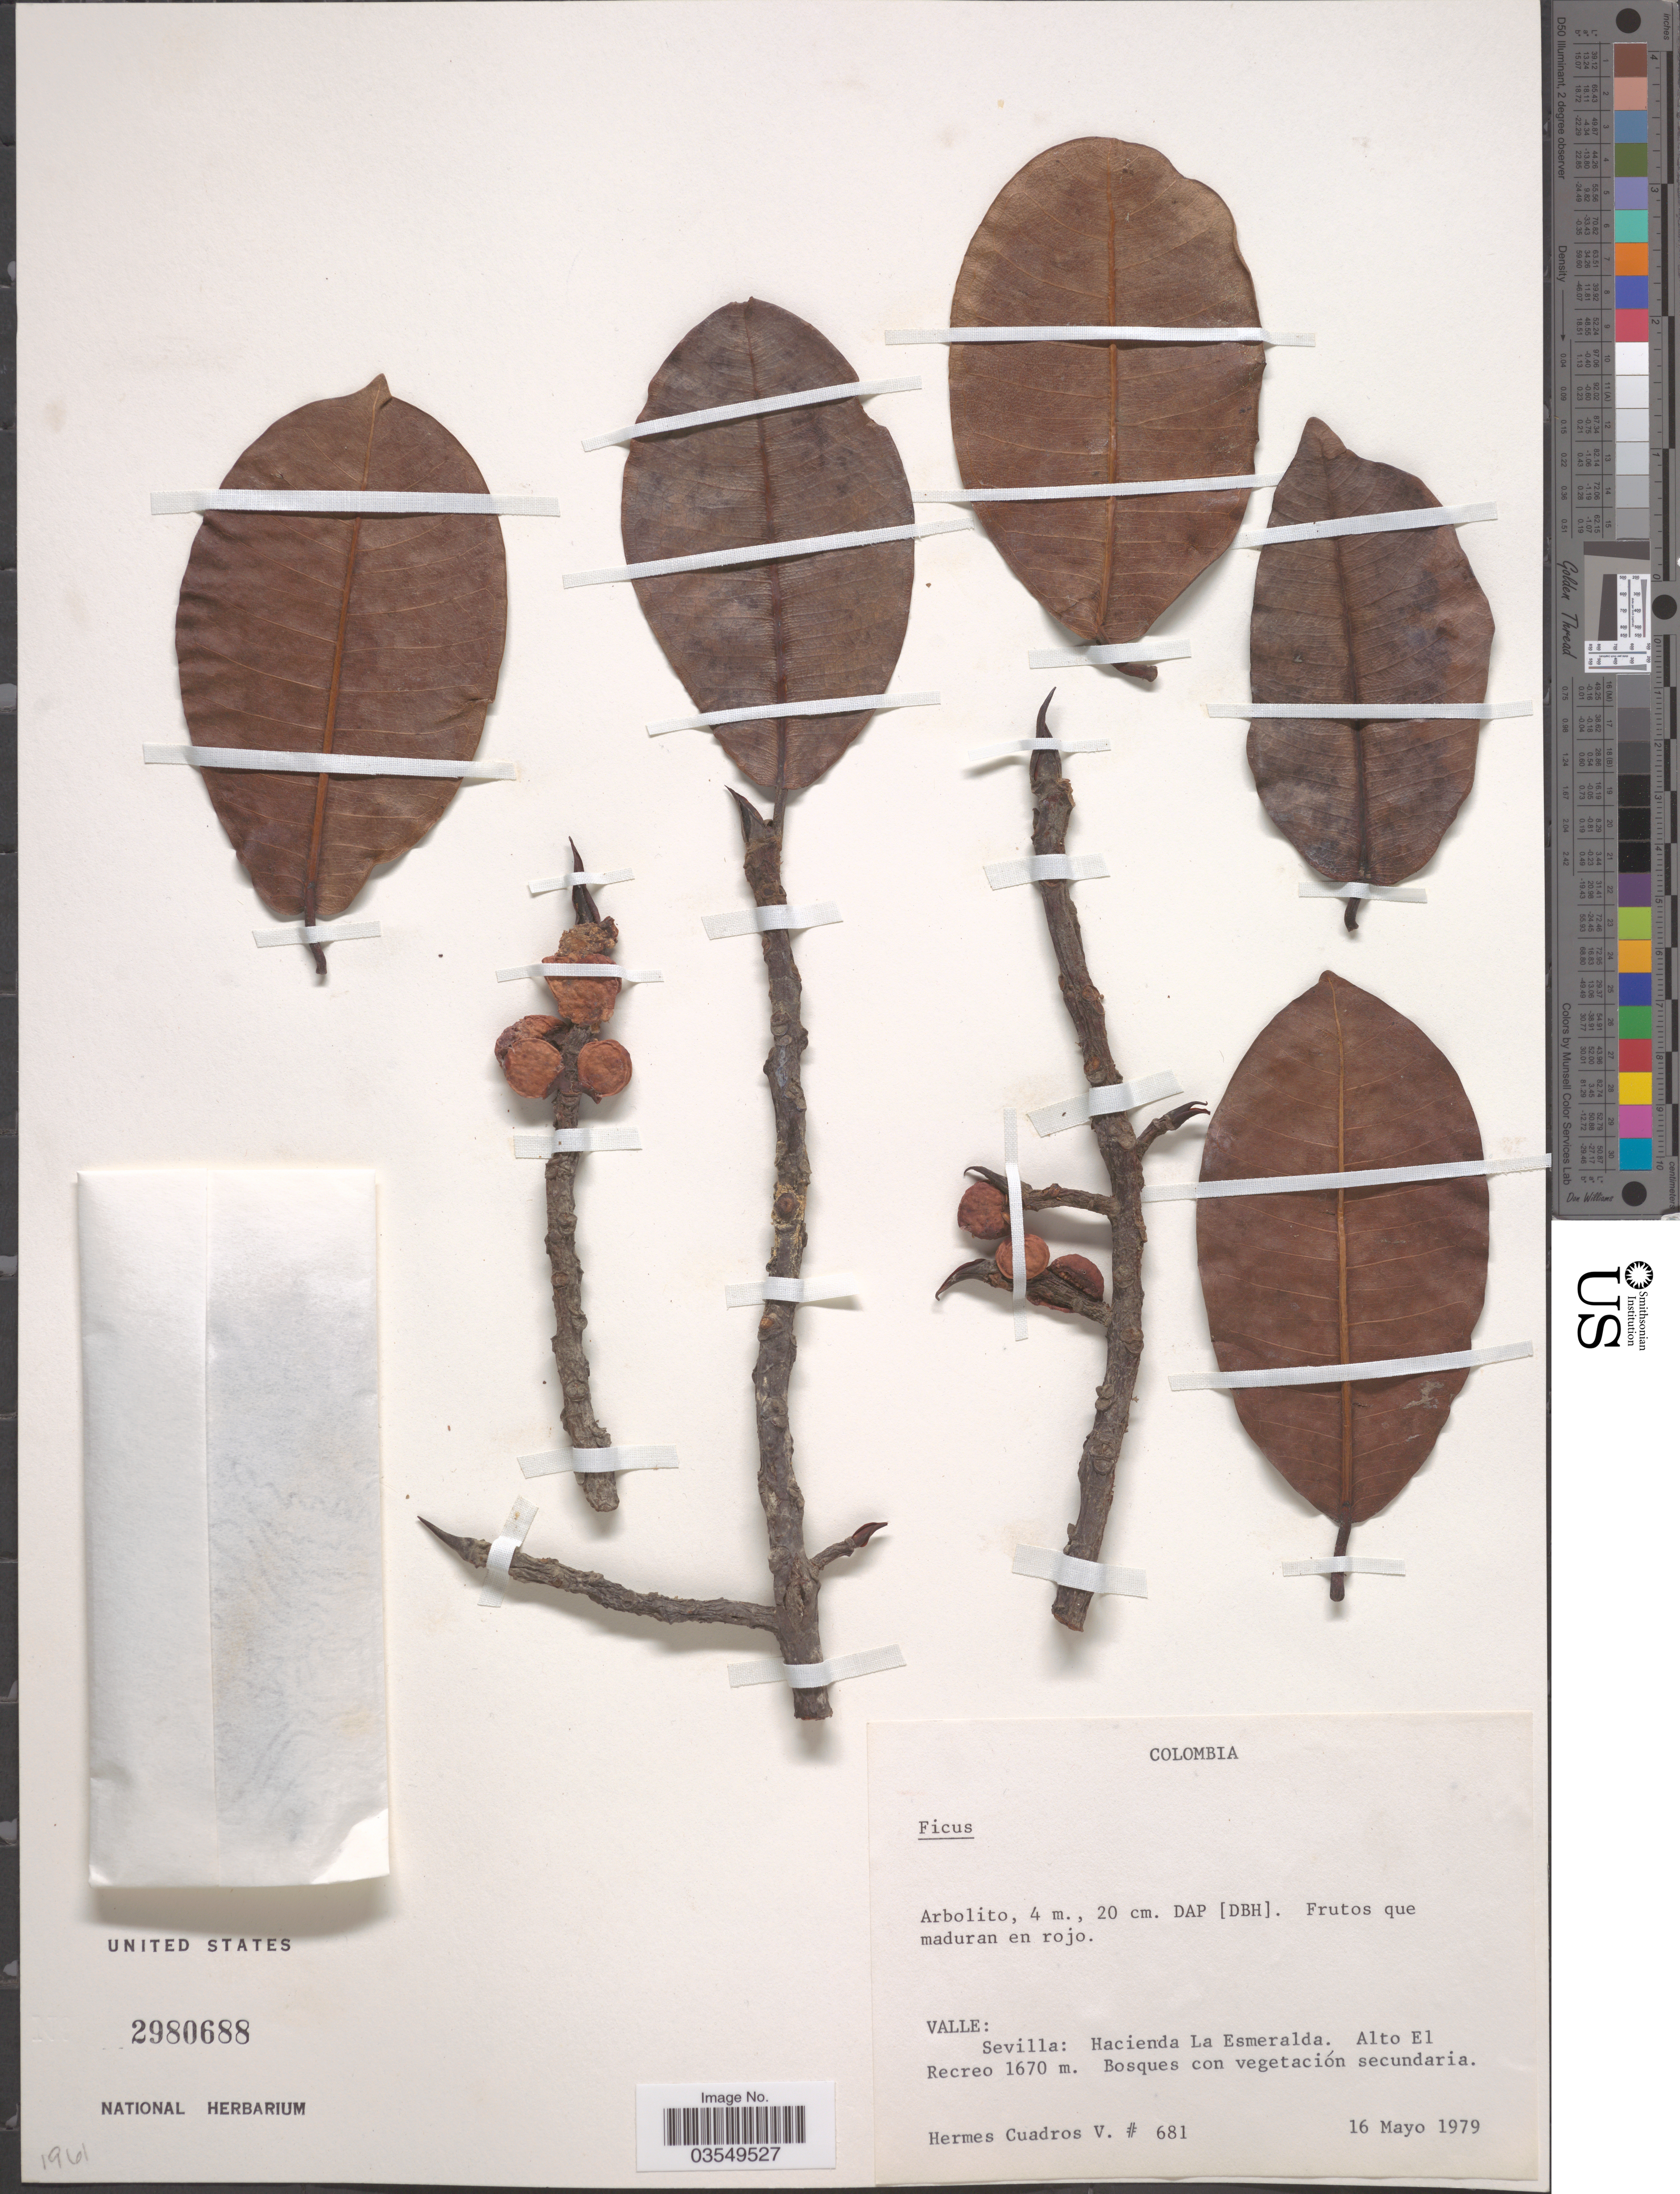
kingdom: Plantae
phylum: Tracheophyta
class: Magnoliopsida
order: Rosales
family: Moraceae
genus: Ficus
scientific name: Ficus sp.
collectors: H. Cuadros V.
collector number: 681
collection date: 1979-05-16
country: Colombia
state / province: Valle del Cauca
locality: Valle: Sevilla: Hacienda La Esmeralda. Alto El Recreo.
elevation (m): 1670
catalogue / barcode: US 2980688